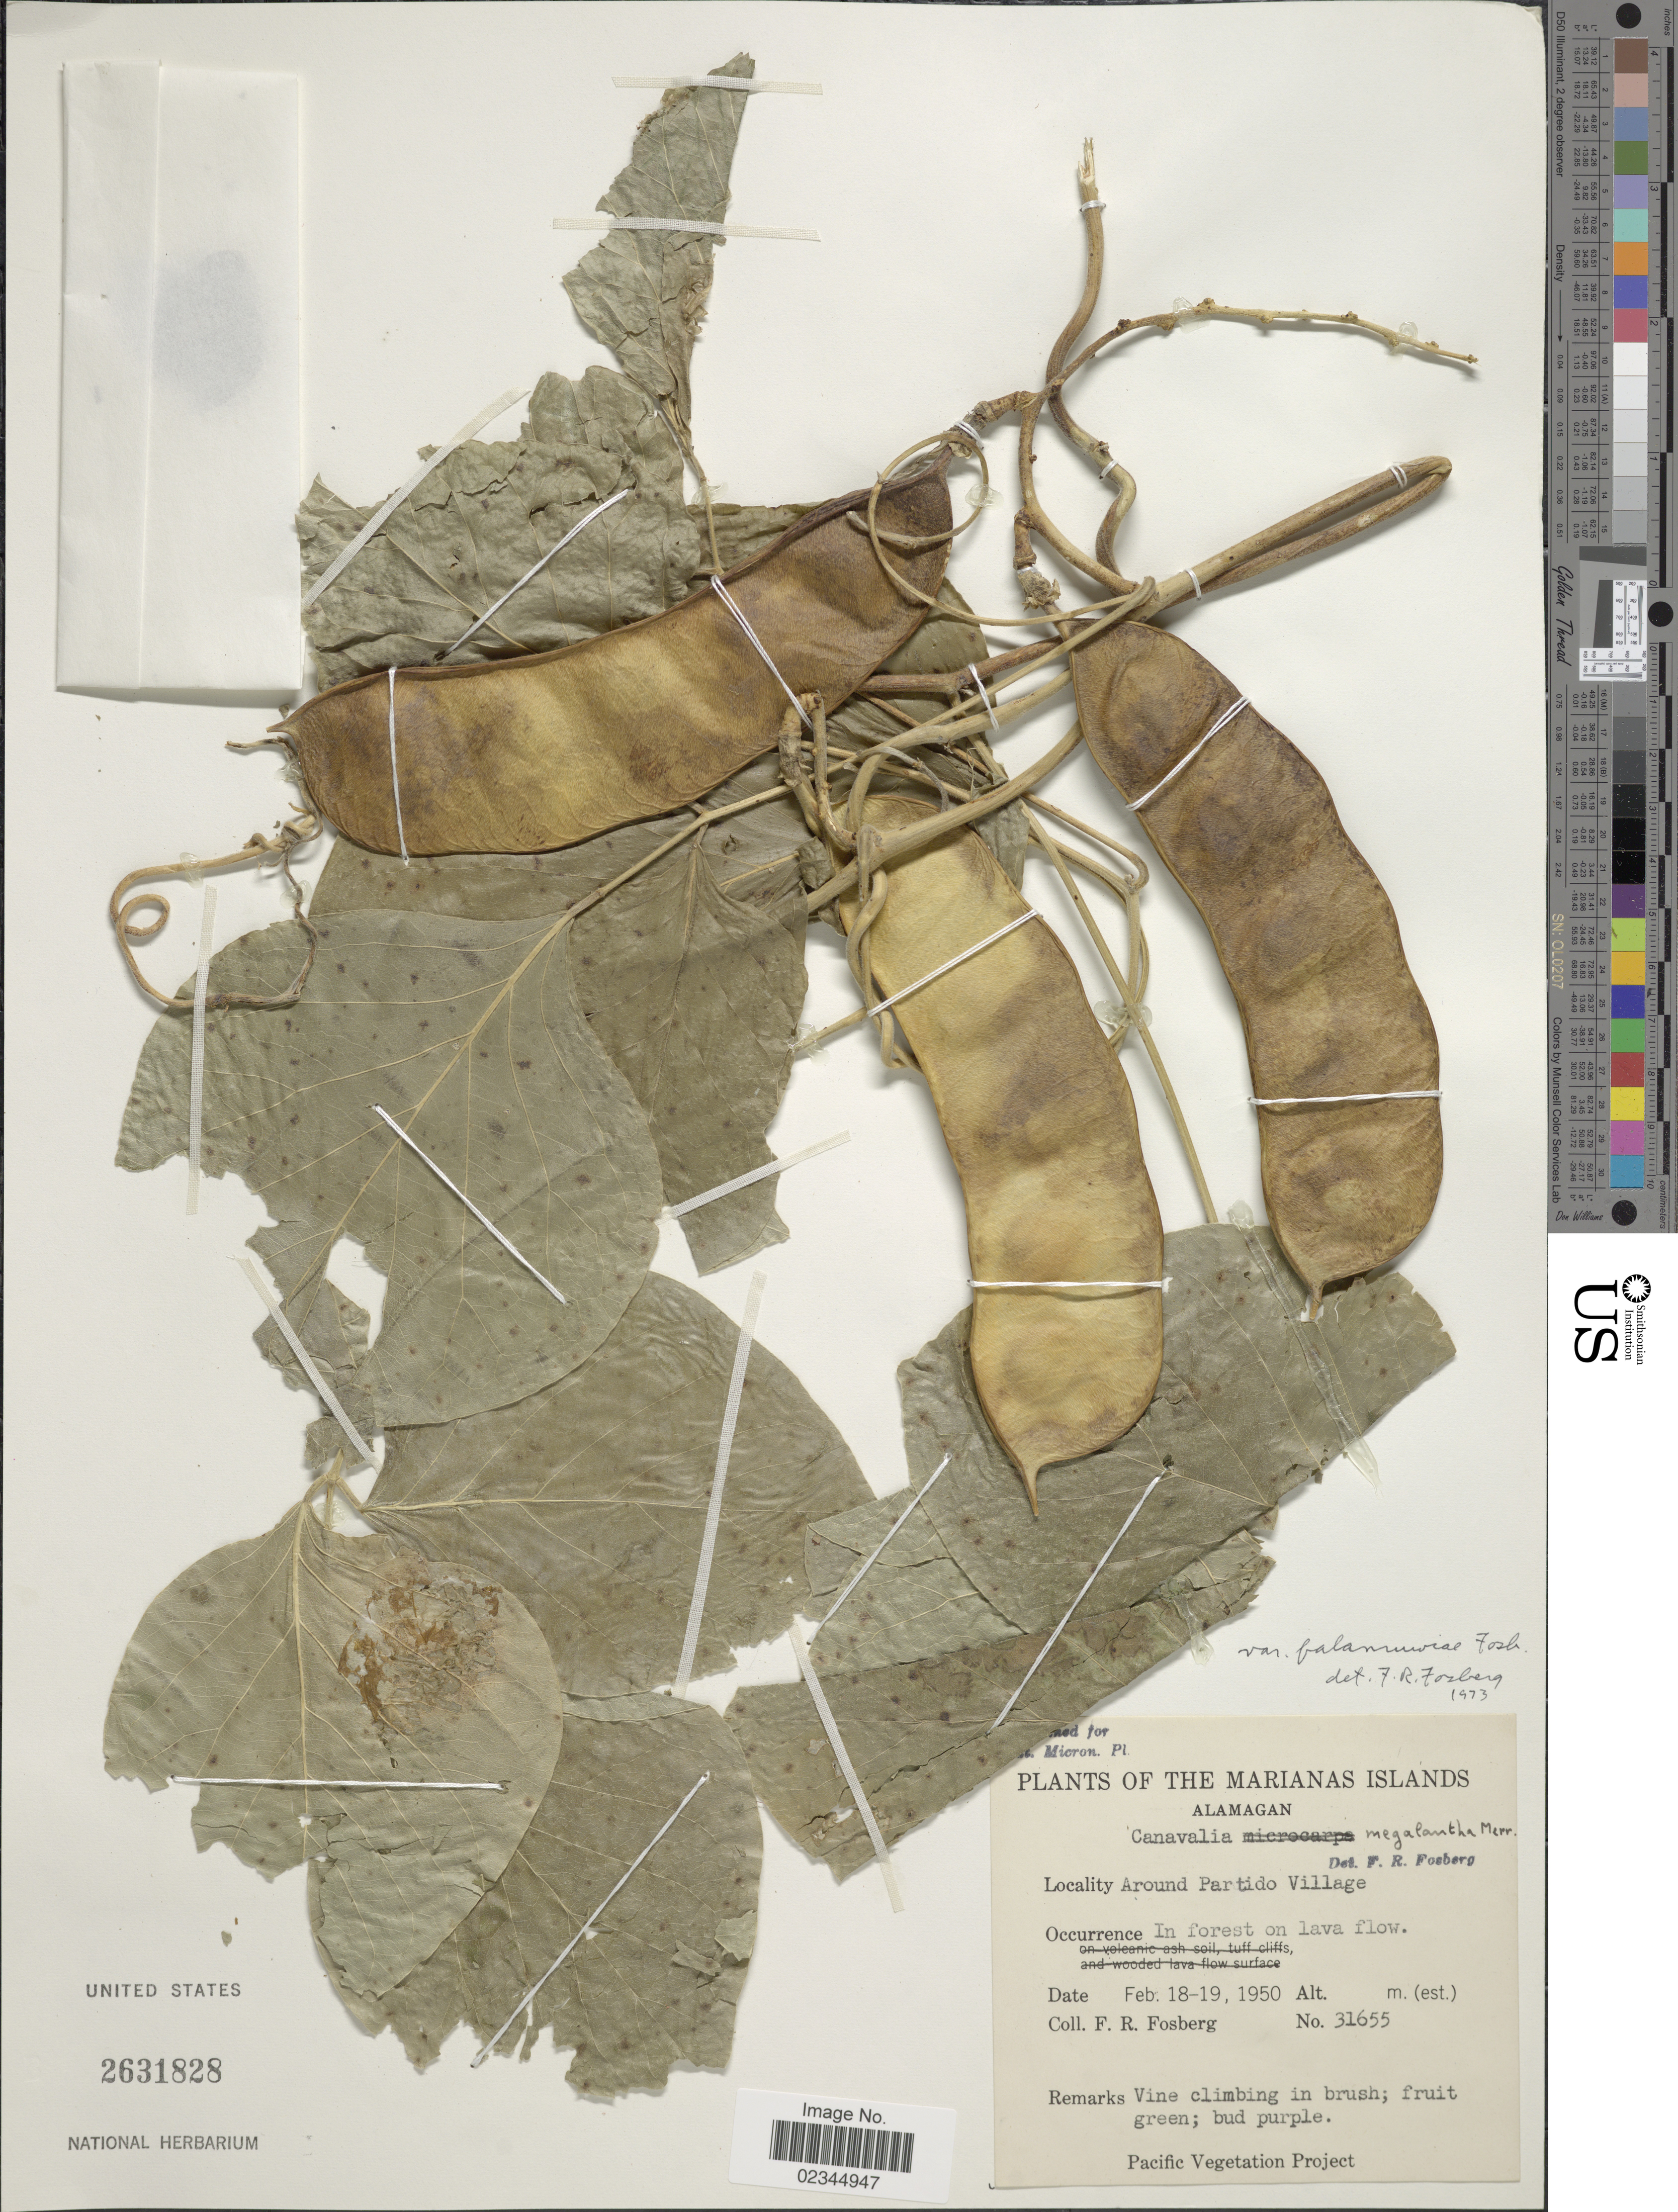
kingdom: Plantae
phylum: Tracheophyta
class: Magnoliopsida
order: Fabales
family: Fabaceae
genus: Canavalia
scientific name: Canavalia megalantha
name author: Merr.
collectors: F. R. Fosberg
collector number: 31655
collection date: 1950-02-18/1950-02-19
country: Northern Mariana Islands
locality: The Marianas Islands, Alamagan, around Partido Village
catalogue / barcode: US 2631828